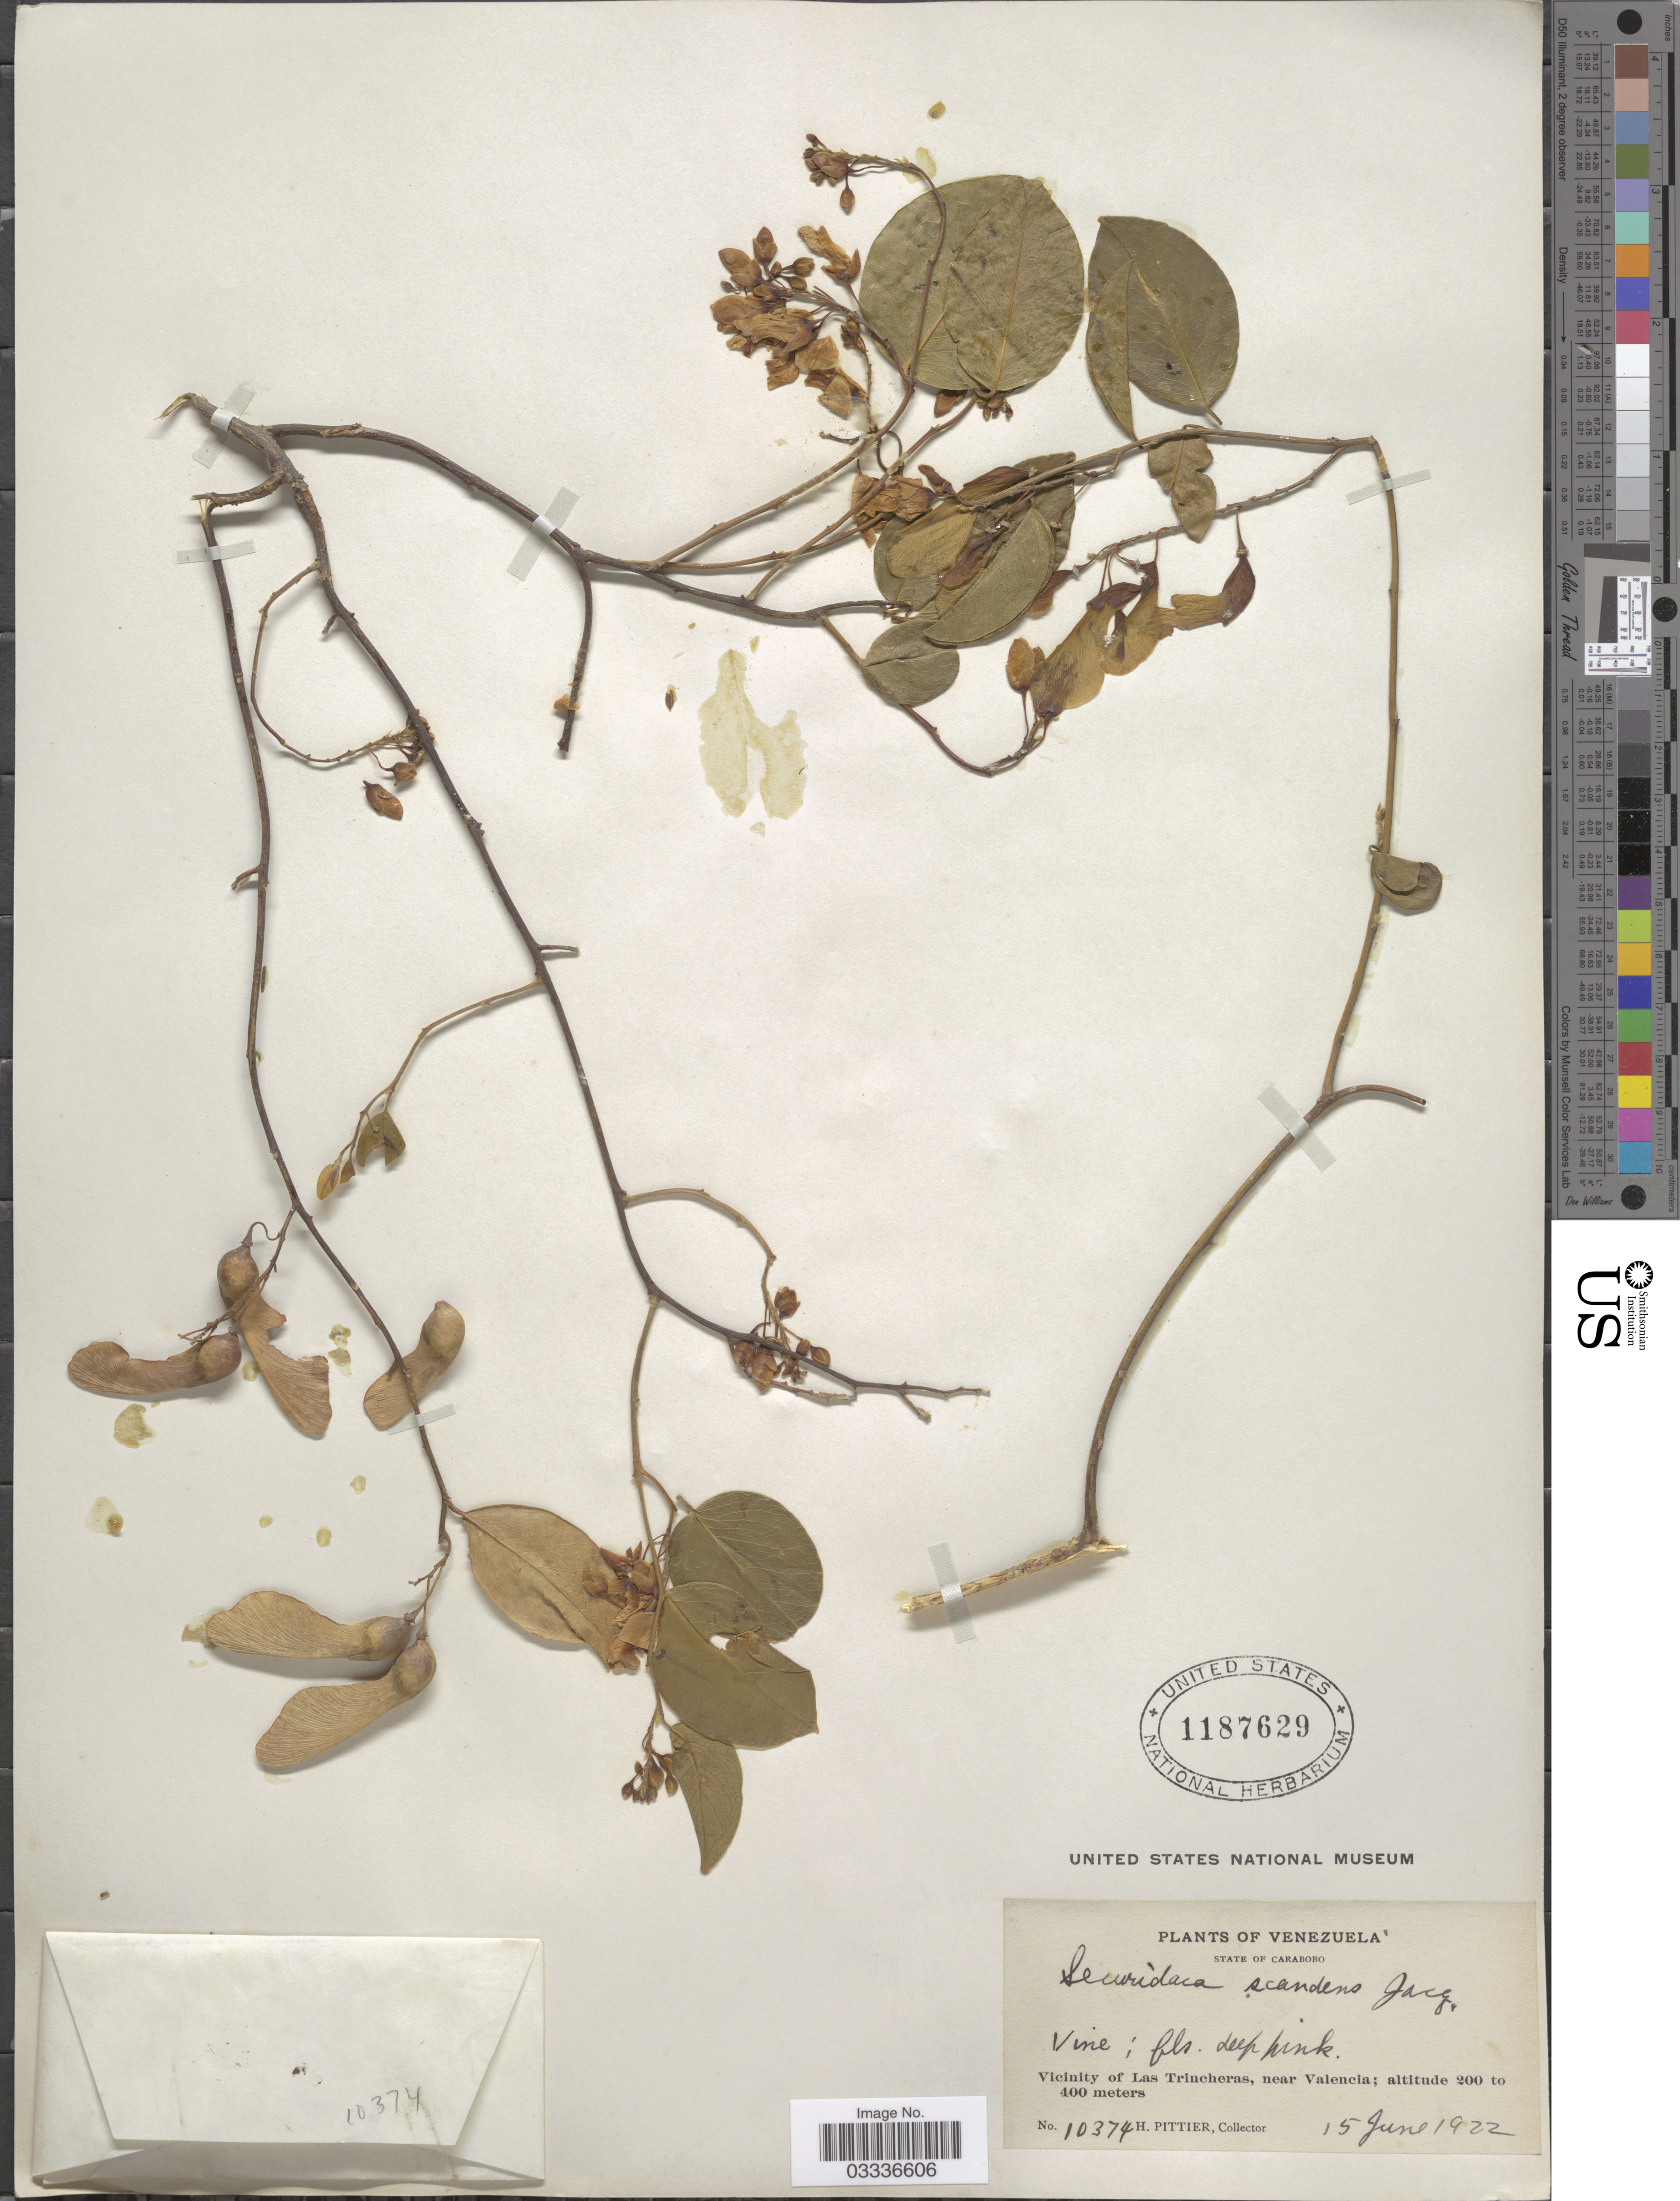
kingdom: Plantae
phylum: Tracheophyta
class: Magnoliopsida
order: Fabales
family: Polygalaceae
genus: Securidaca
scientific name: Securidaca scandens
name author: Jacq.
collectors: H. F. Pittier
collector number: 10374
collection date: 1922-06-15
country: Venezuela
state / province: Carabobo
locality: Vicinity of Las Trincheras, near Valencia.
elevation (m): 200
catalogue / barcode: US 1187629